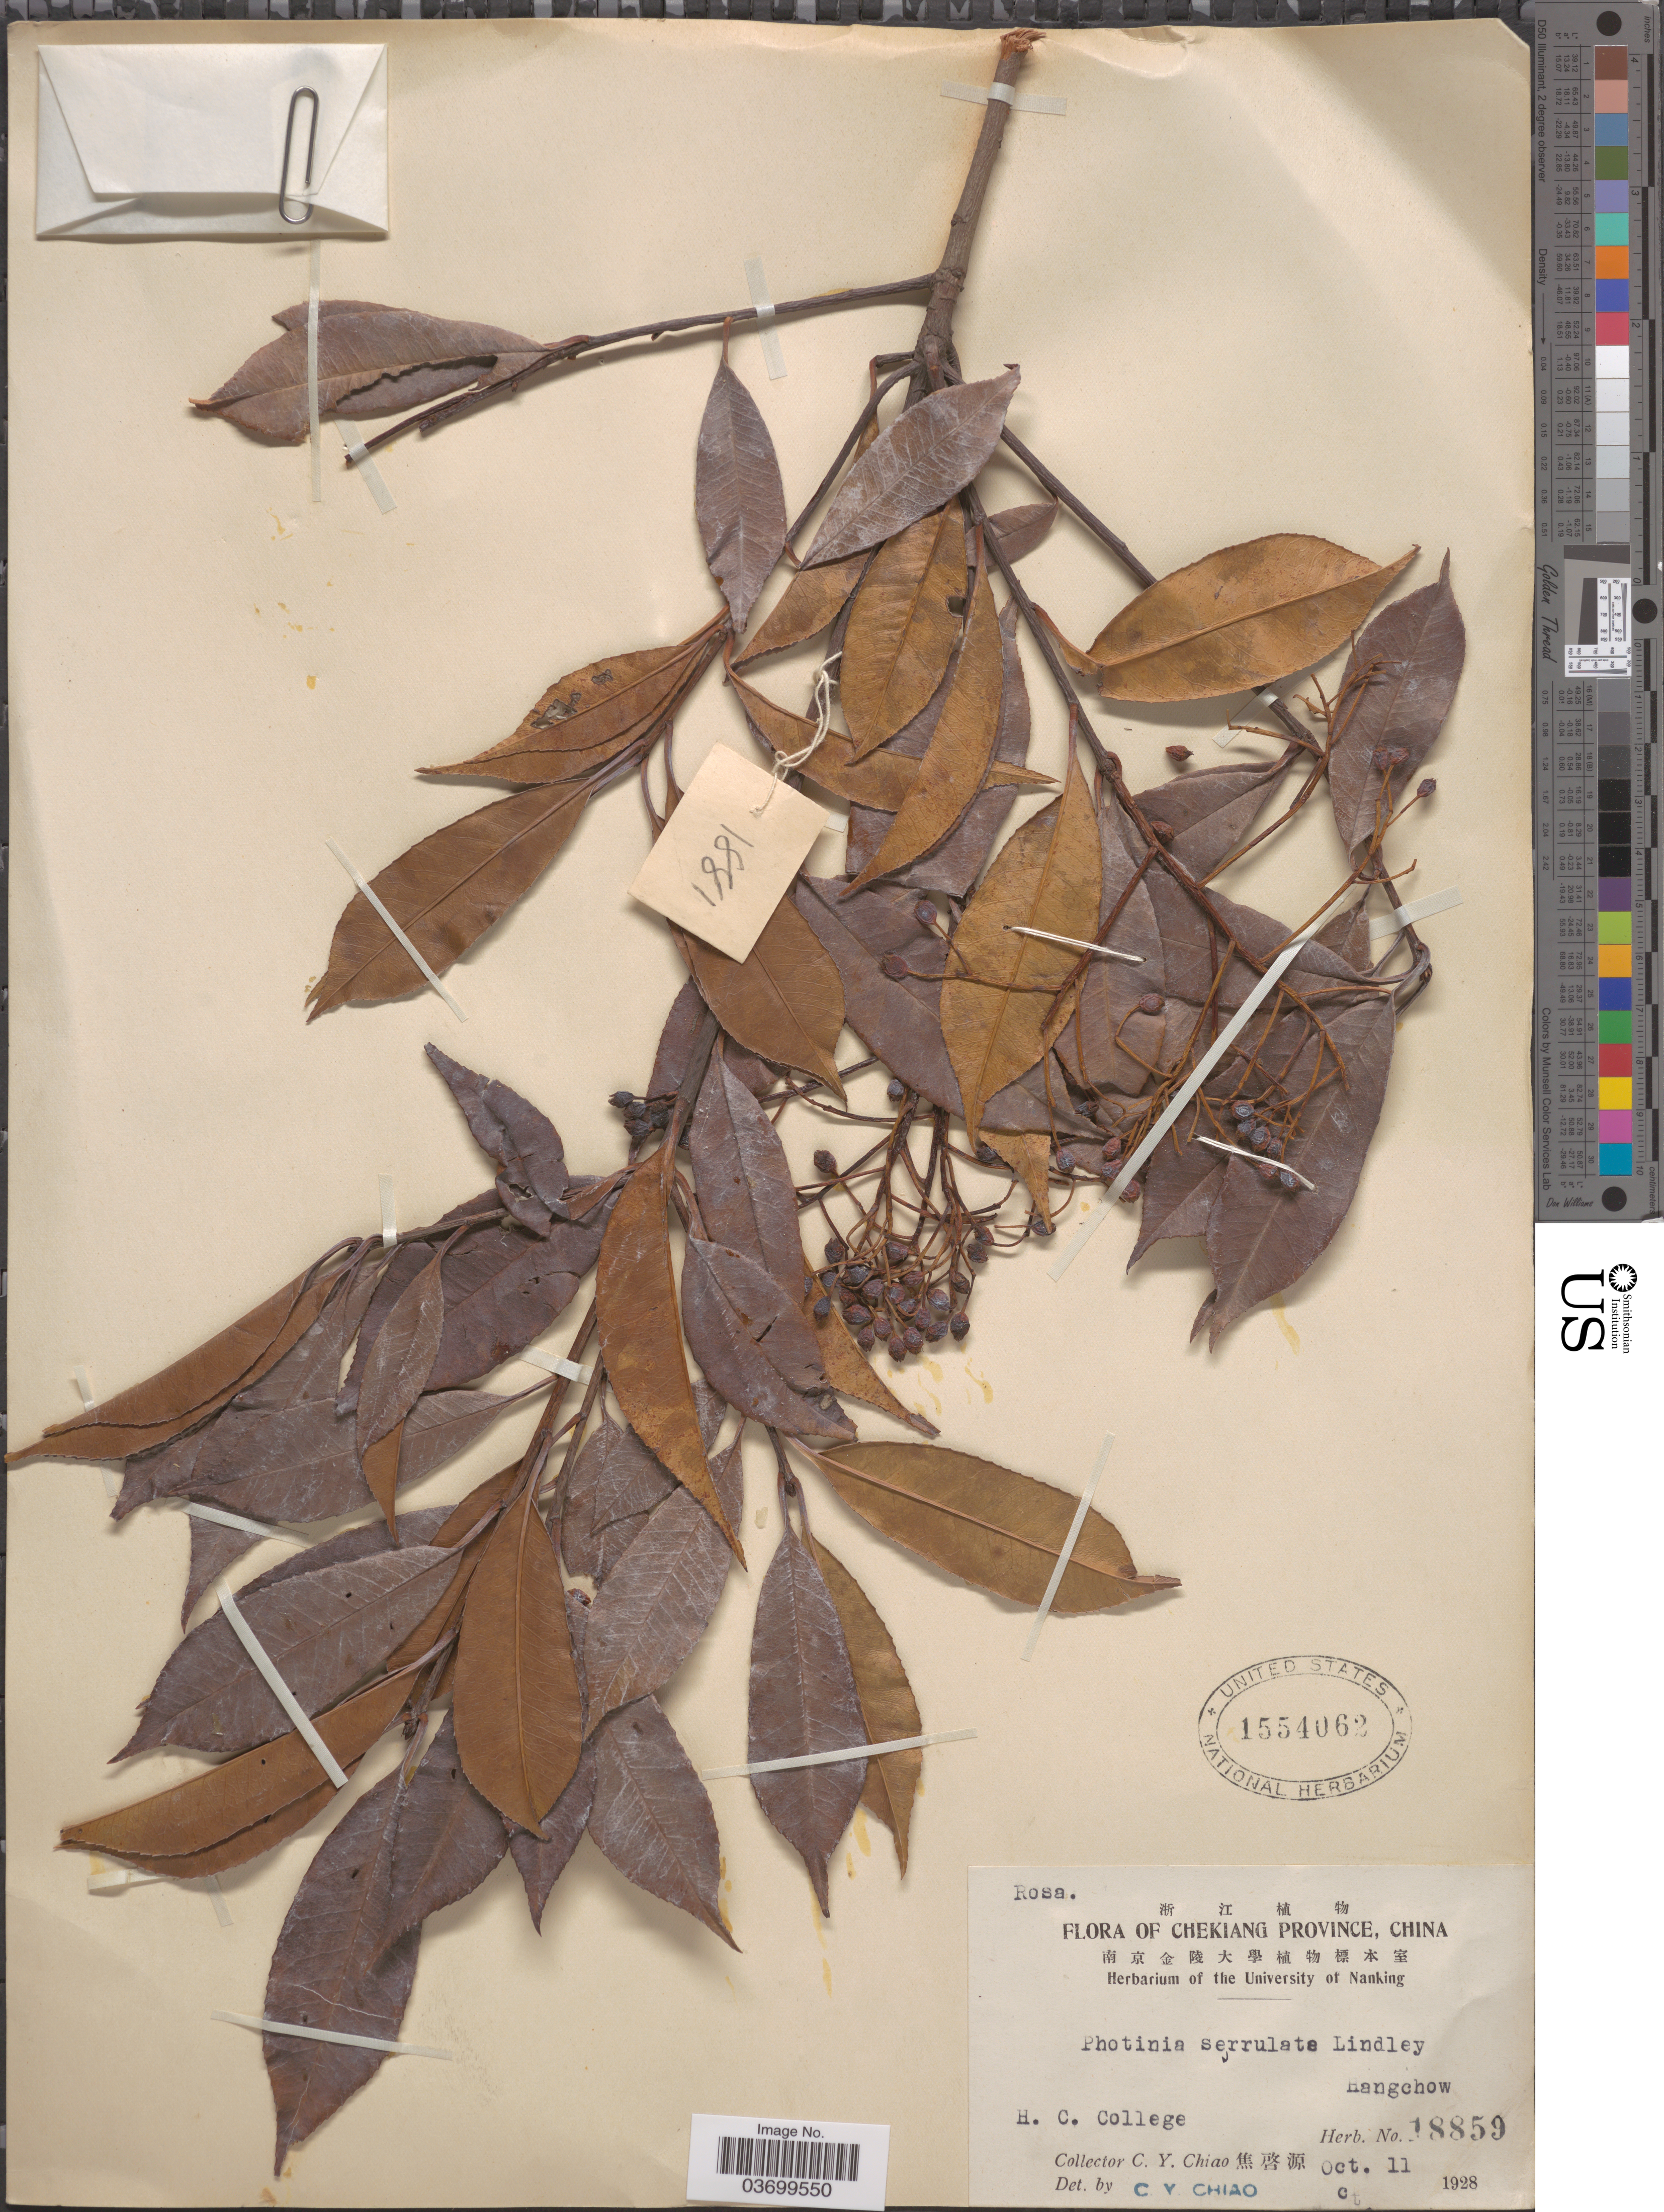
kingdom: Plantae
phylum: Tracheophyta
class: Magnoliopsida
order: Rosales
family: Rosaceae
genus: Photinia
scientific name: Photinia serrulata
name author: Franch. & Sav.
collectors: C. Y. Chiao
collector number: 18859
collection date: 1928-10-11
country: China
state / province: Zhejiang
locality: Chekiang Province. Hangchow. H. C. College.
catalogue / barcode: US 1554062